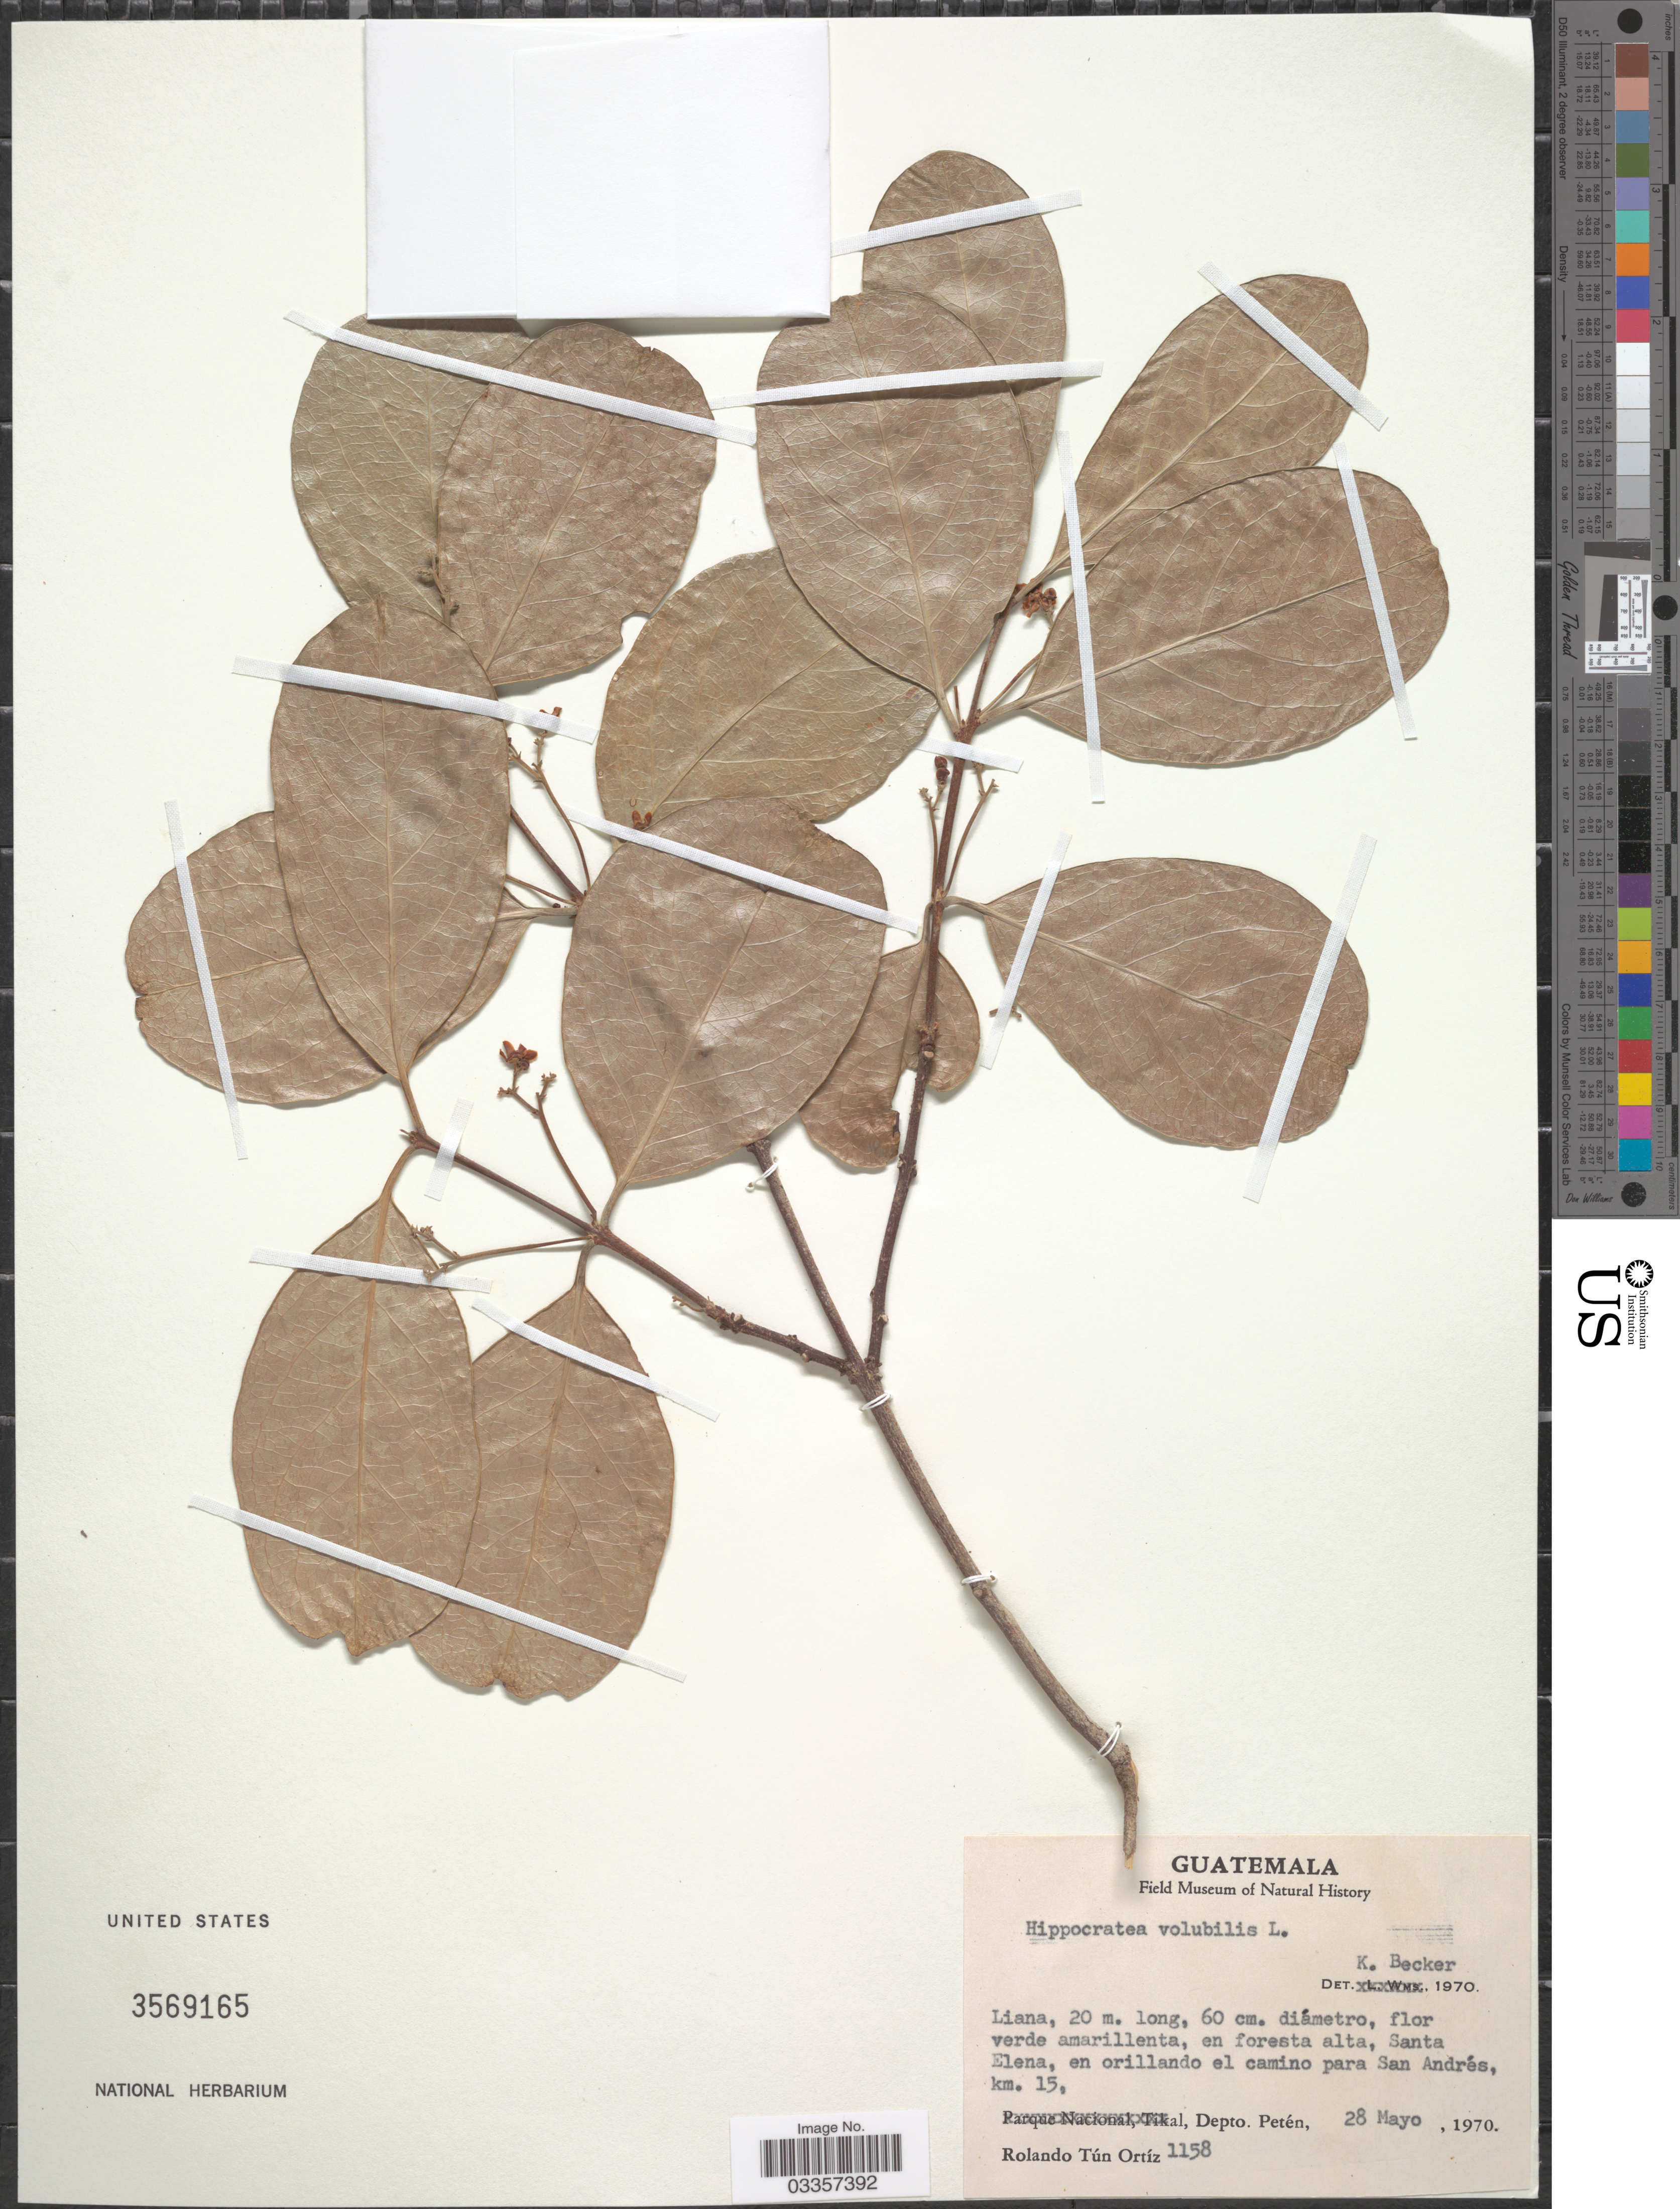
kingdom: Plantae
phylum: Tracheophyta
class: Magnoliopsida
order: Celastrales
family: Celastraceae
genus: Hippocratea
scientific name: Hippocratea volubilis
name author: L.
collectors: R. T. Ortíz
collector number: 1158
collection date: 1970-05-28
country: Guatemala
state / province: El Petén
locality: Santa Elena, en orillando el camino para San Andrés, km. 15, Depto. Petén.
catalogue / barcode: US 3569165